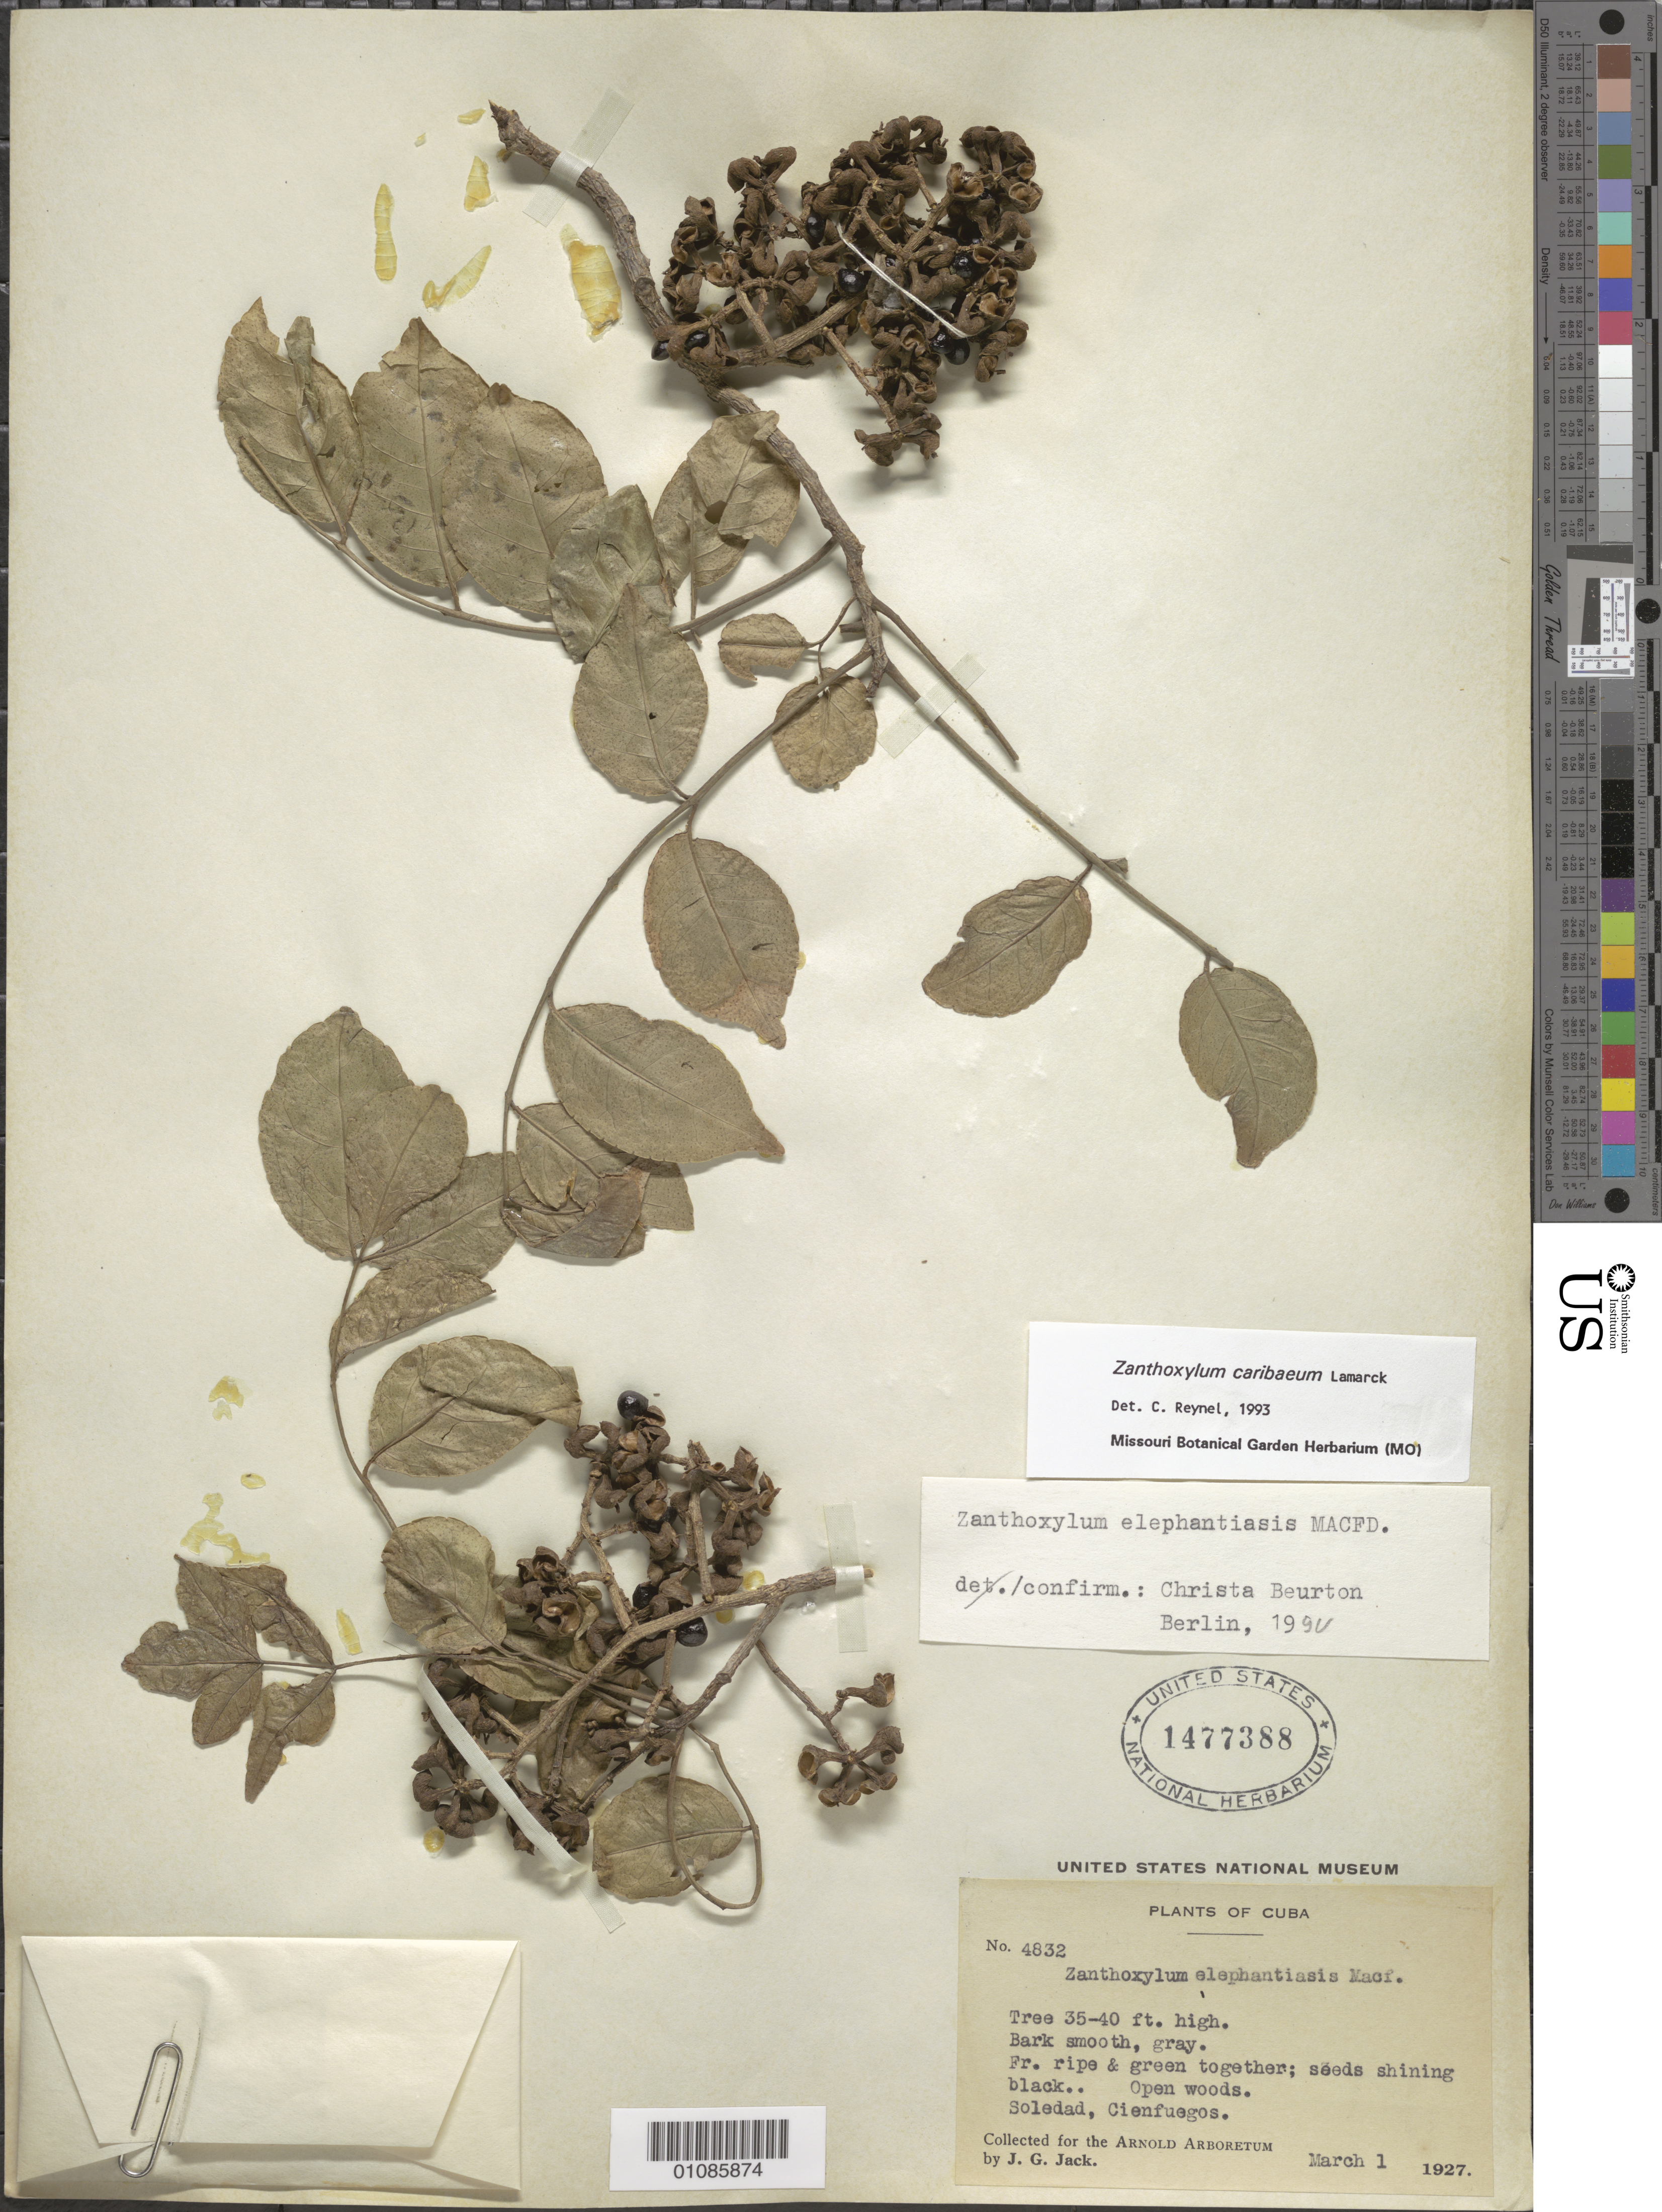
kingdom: Plantae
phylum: Tracheophyta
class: Magnoliopsida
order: Sapindales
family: Rutaceae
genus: Zanthoxylum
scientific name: Zanthoxylum caribaeum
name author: Lam.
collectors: J. G. Jack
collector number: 4832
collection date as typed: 01 Mar 1927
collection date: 1927-03-01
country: Cuba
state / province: Cienfuegos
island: Cuba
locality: Soledad, Cienfuegos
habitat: open woods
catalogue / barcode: US 1477388